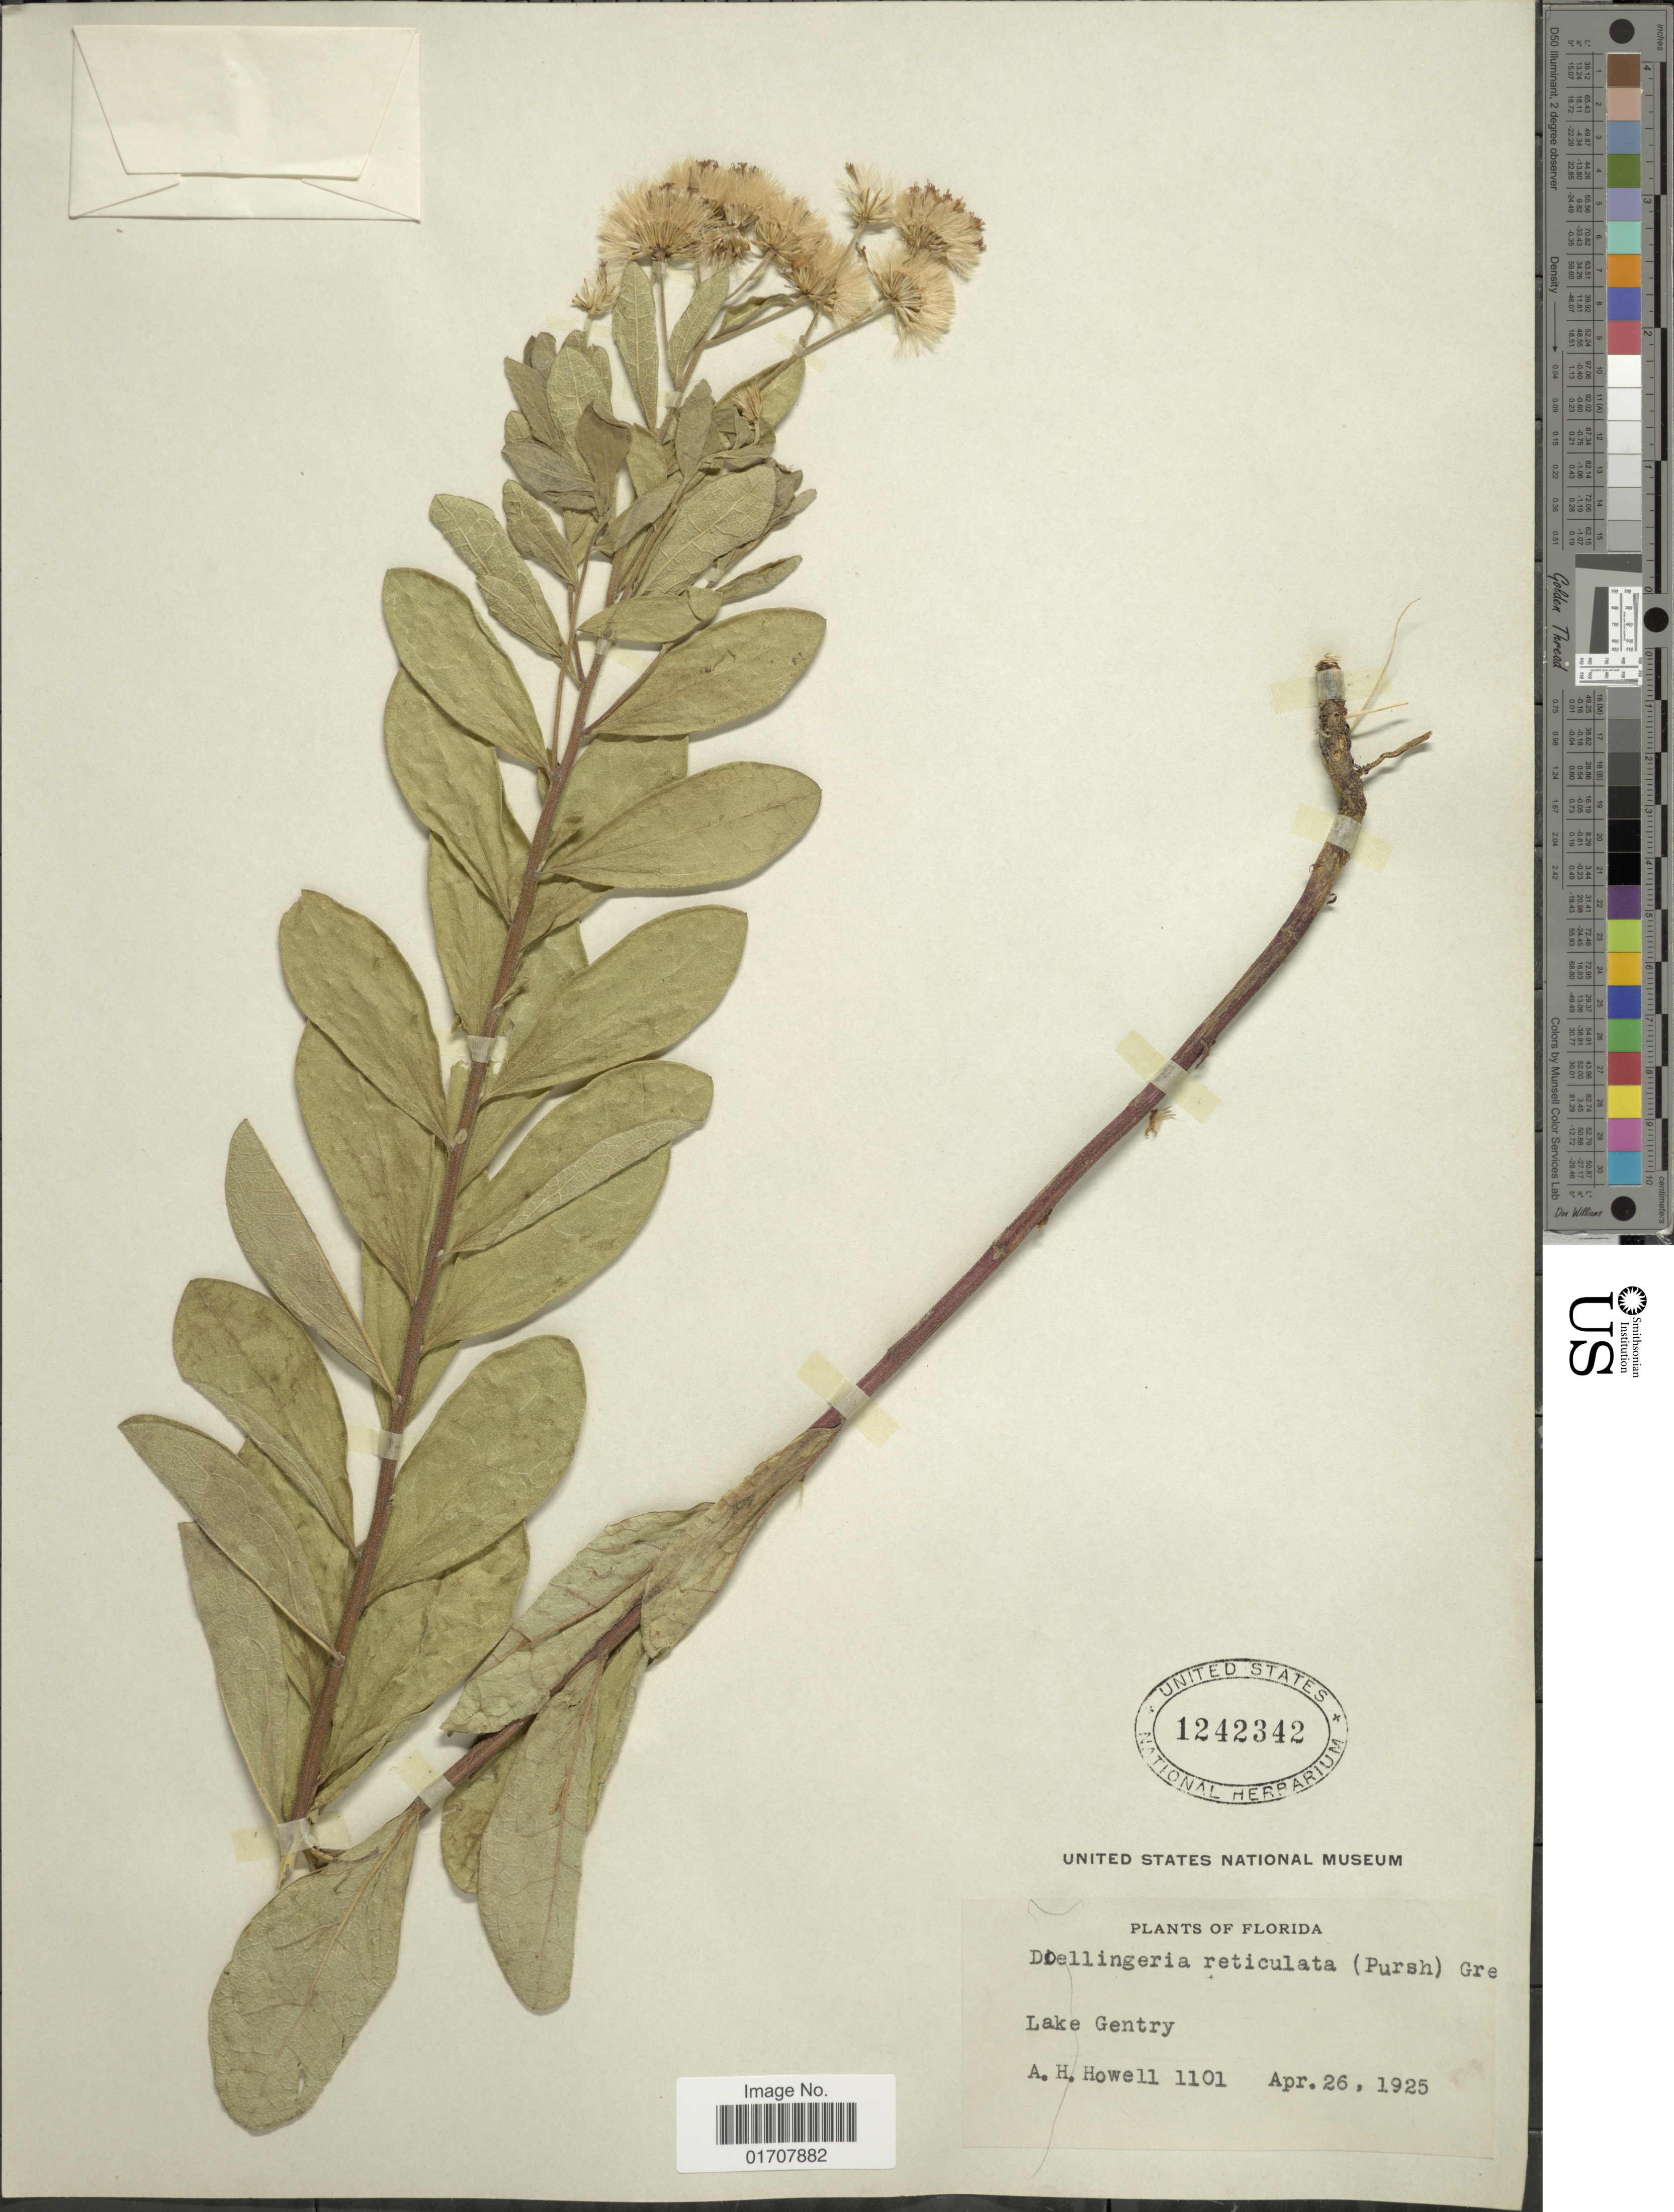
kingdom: Plantae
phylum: Tracheophyta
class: Magnoliopsida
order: Asterales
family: Asteraceae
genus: Oclemena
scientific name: Oclemena reticulata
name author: (Pursh) G.L. Nesom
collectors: A. Howell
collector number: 1101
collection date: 1925-04-26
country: United States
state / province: Florida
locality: Lake Gentry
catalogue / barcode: US 1242342